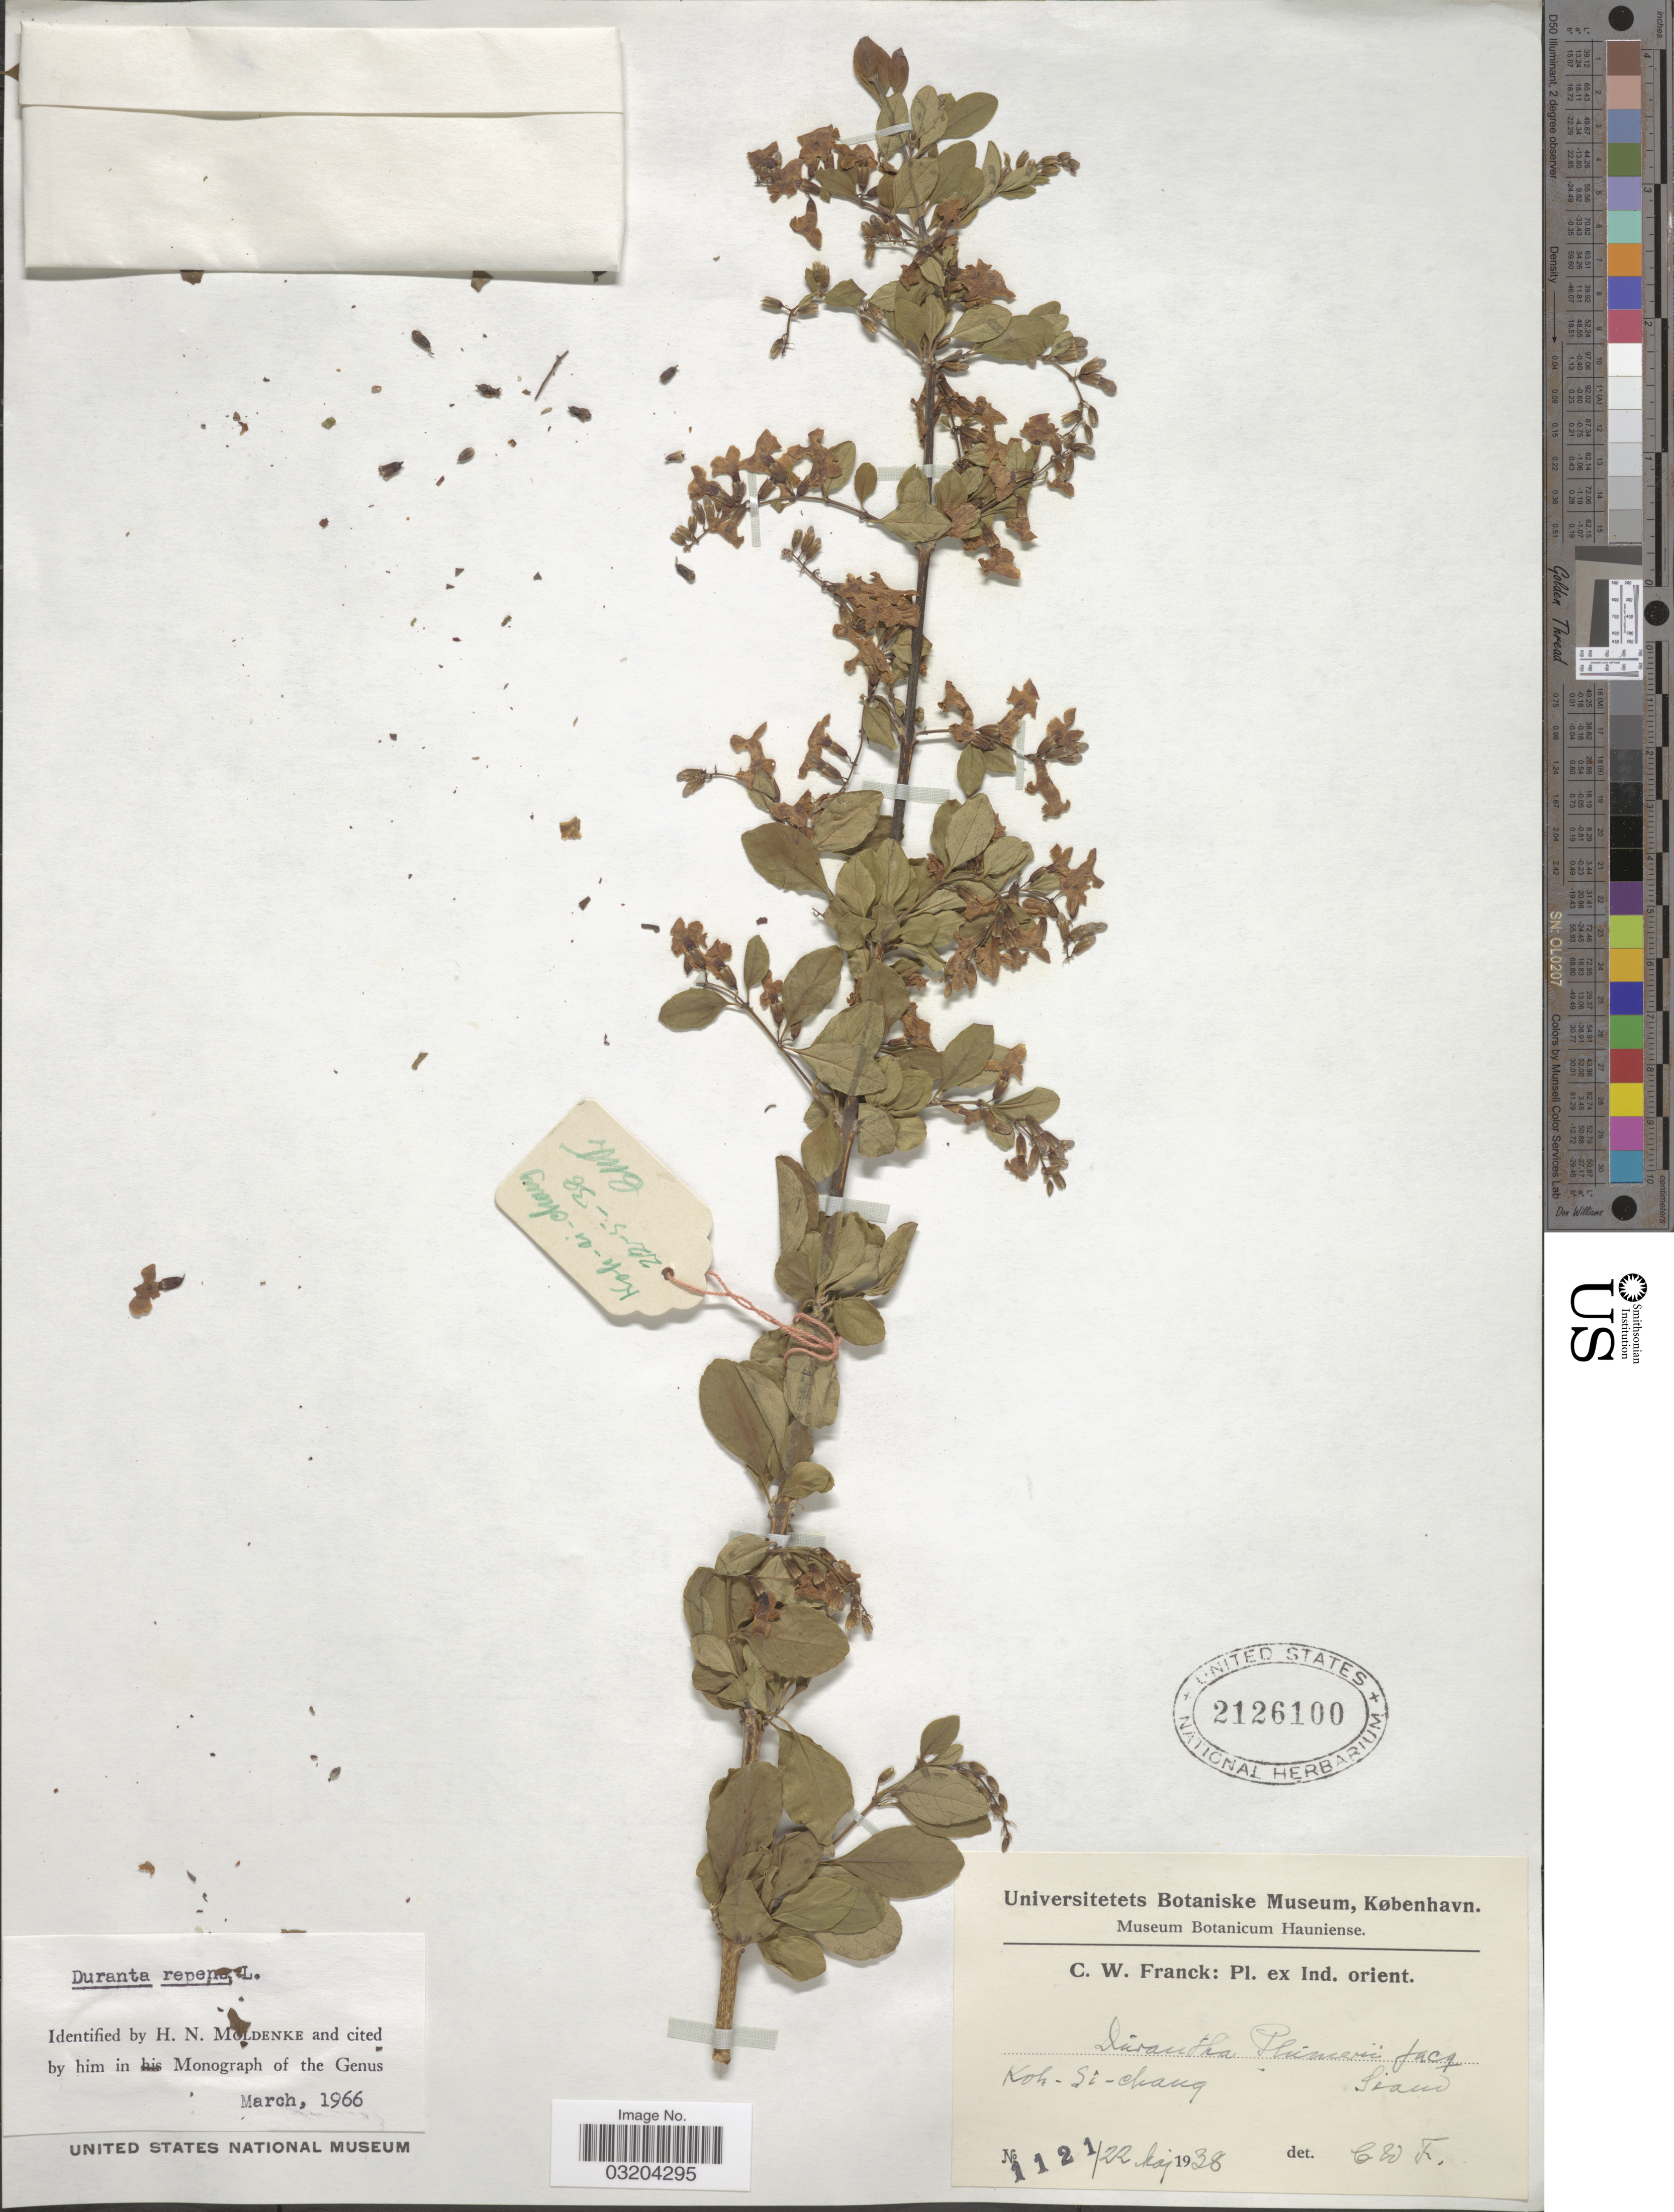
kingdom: Plantae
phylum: Tracheophyta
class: Magnoliopsida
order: Lamiales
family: Verbenaceae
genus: Duranta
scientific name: Duranta erecta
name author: L.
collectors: C. Franck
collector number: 1121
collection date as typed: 22 koj 1938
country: Thailand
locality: Ind. orient. Koh-Sî-chang. Siam.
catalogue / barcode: US 2126100